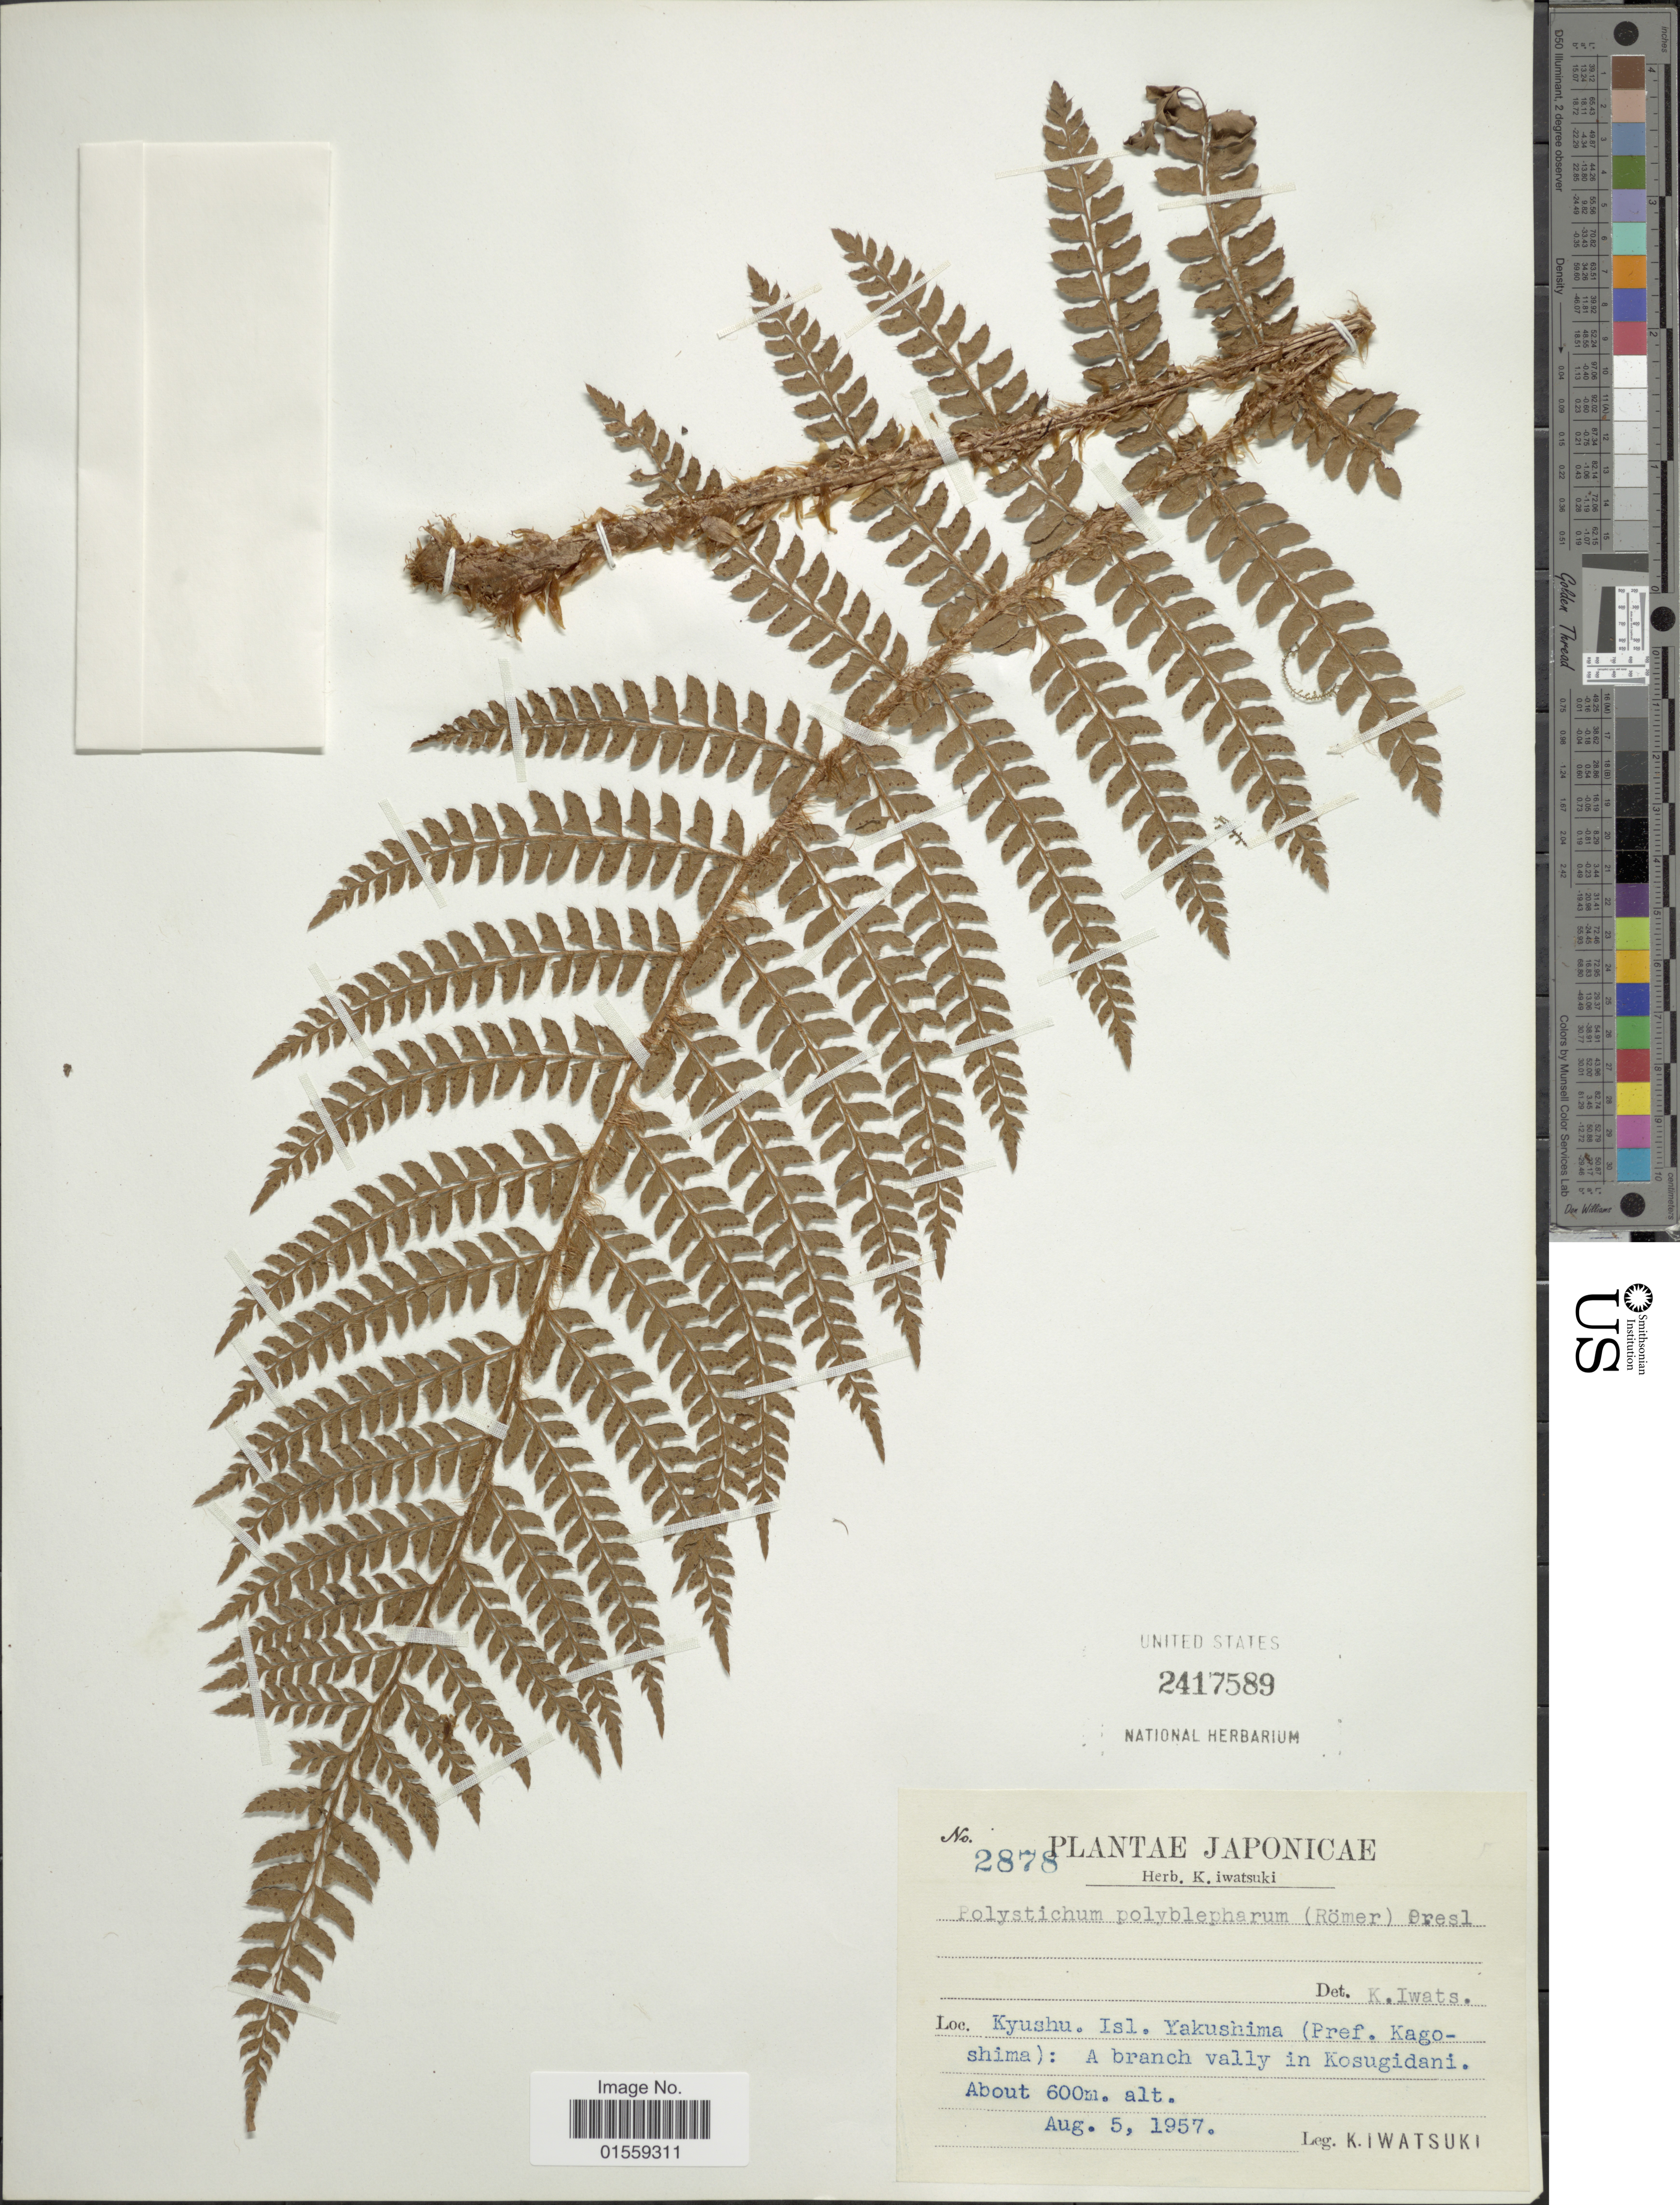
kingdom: Plantae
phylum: Tracheophyta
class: Polypodiopsida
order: Polypodiales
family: Dryopteridaceae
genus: Polystichum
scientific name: Polystichum polyblepharum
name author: (Roemer ex Kunze) C. Presl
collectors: K. Iwatsuki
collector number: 2878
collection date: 1957-08-05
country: Japan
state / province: Kagosima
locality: Kyushu, Isl. Yakushima (pref. Kagoshima): A branch valley in Kosugidani.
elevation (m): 600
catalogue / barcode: US 2417589